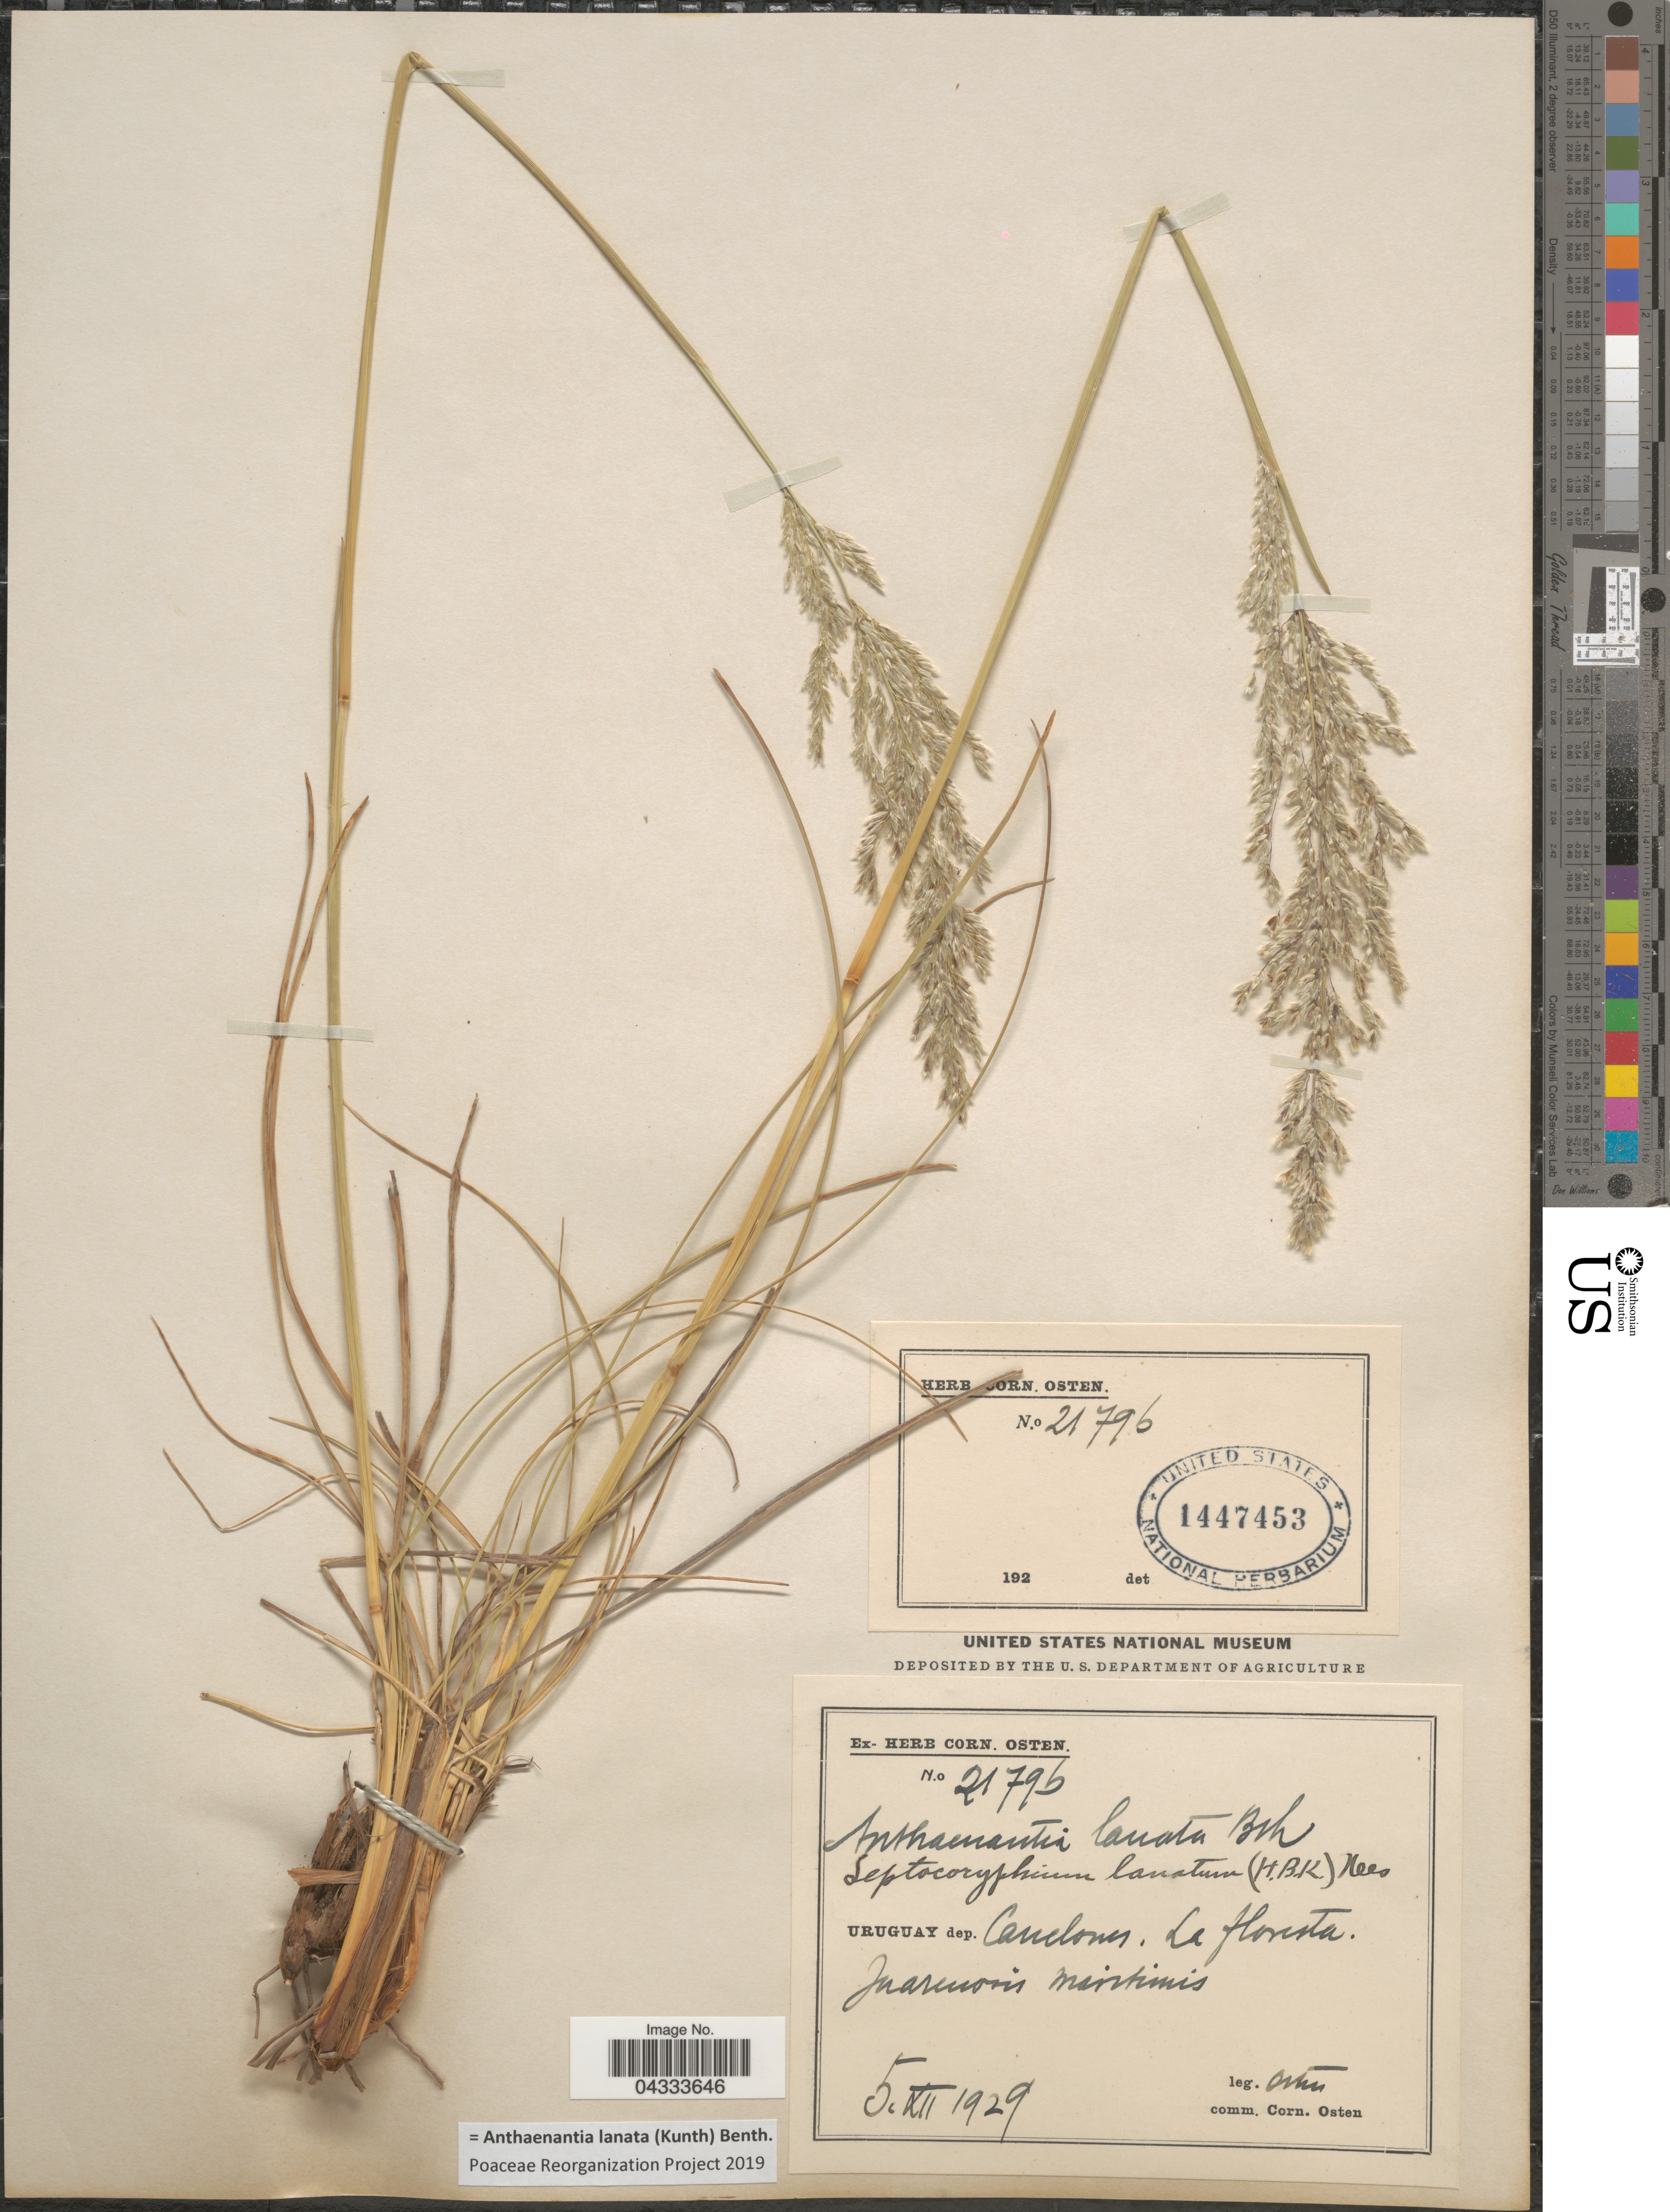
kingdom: Plantae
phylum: Tracheophyta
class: Liliopsida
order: Poales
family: Poaceae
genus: Anthaenantia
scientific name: Anthaenantia lanata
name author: (Kunth) Benth.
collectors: C. Osten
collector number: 2179b*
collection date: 1929-12-05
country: Uruguay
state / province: Canelones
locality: Dep. Canelones. La floresta. In arenosis maritimis.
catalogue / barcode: US 1447453